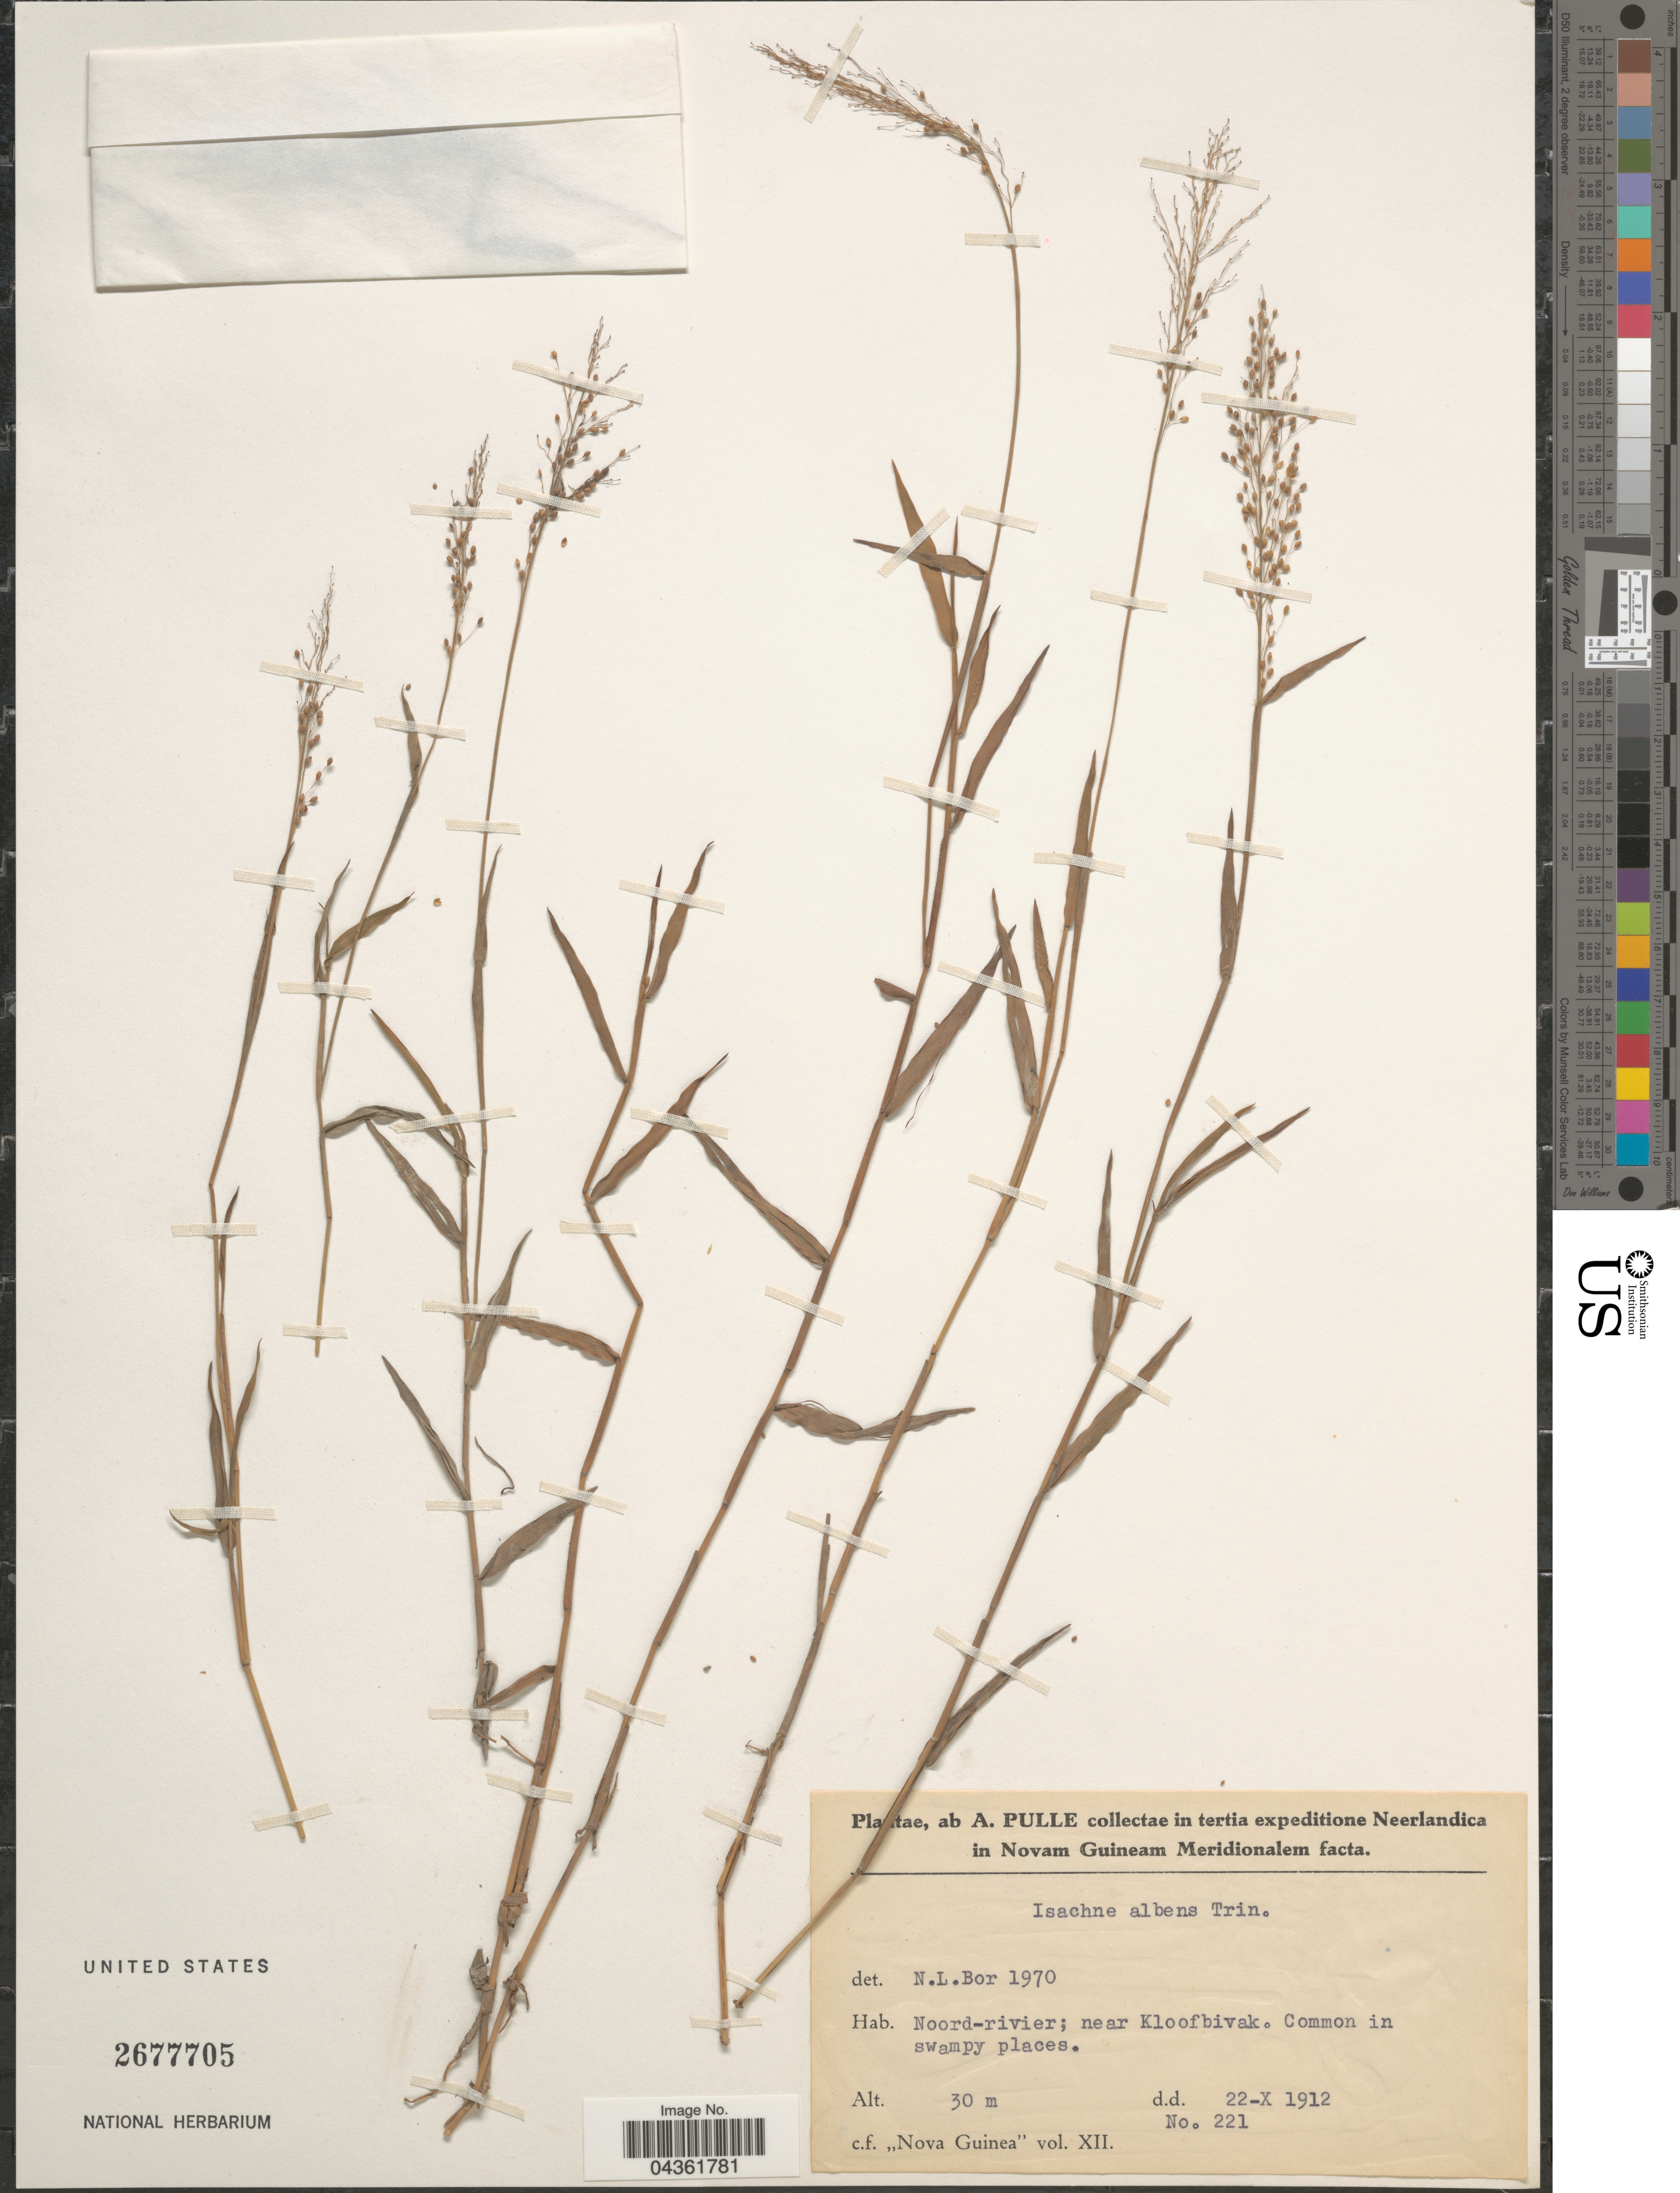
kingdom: Plantae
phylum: Tracheophyta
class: Liliopsida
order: Poales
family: Poaceae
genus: Isachne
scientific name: Isachne albens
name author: Trin.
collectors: A. A. Pulle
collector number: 221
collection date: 1912-10-22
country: Indonesia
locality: In tertia expeditione Neerlandica in Novam Guineam Meridionalem facta. Noord-rivier; near Kloofbivak. Common in swampy places.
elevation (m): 30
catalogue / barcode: US 2677705